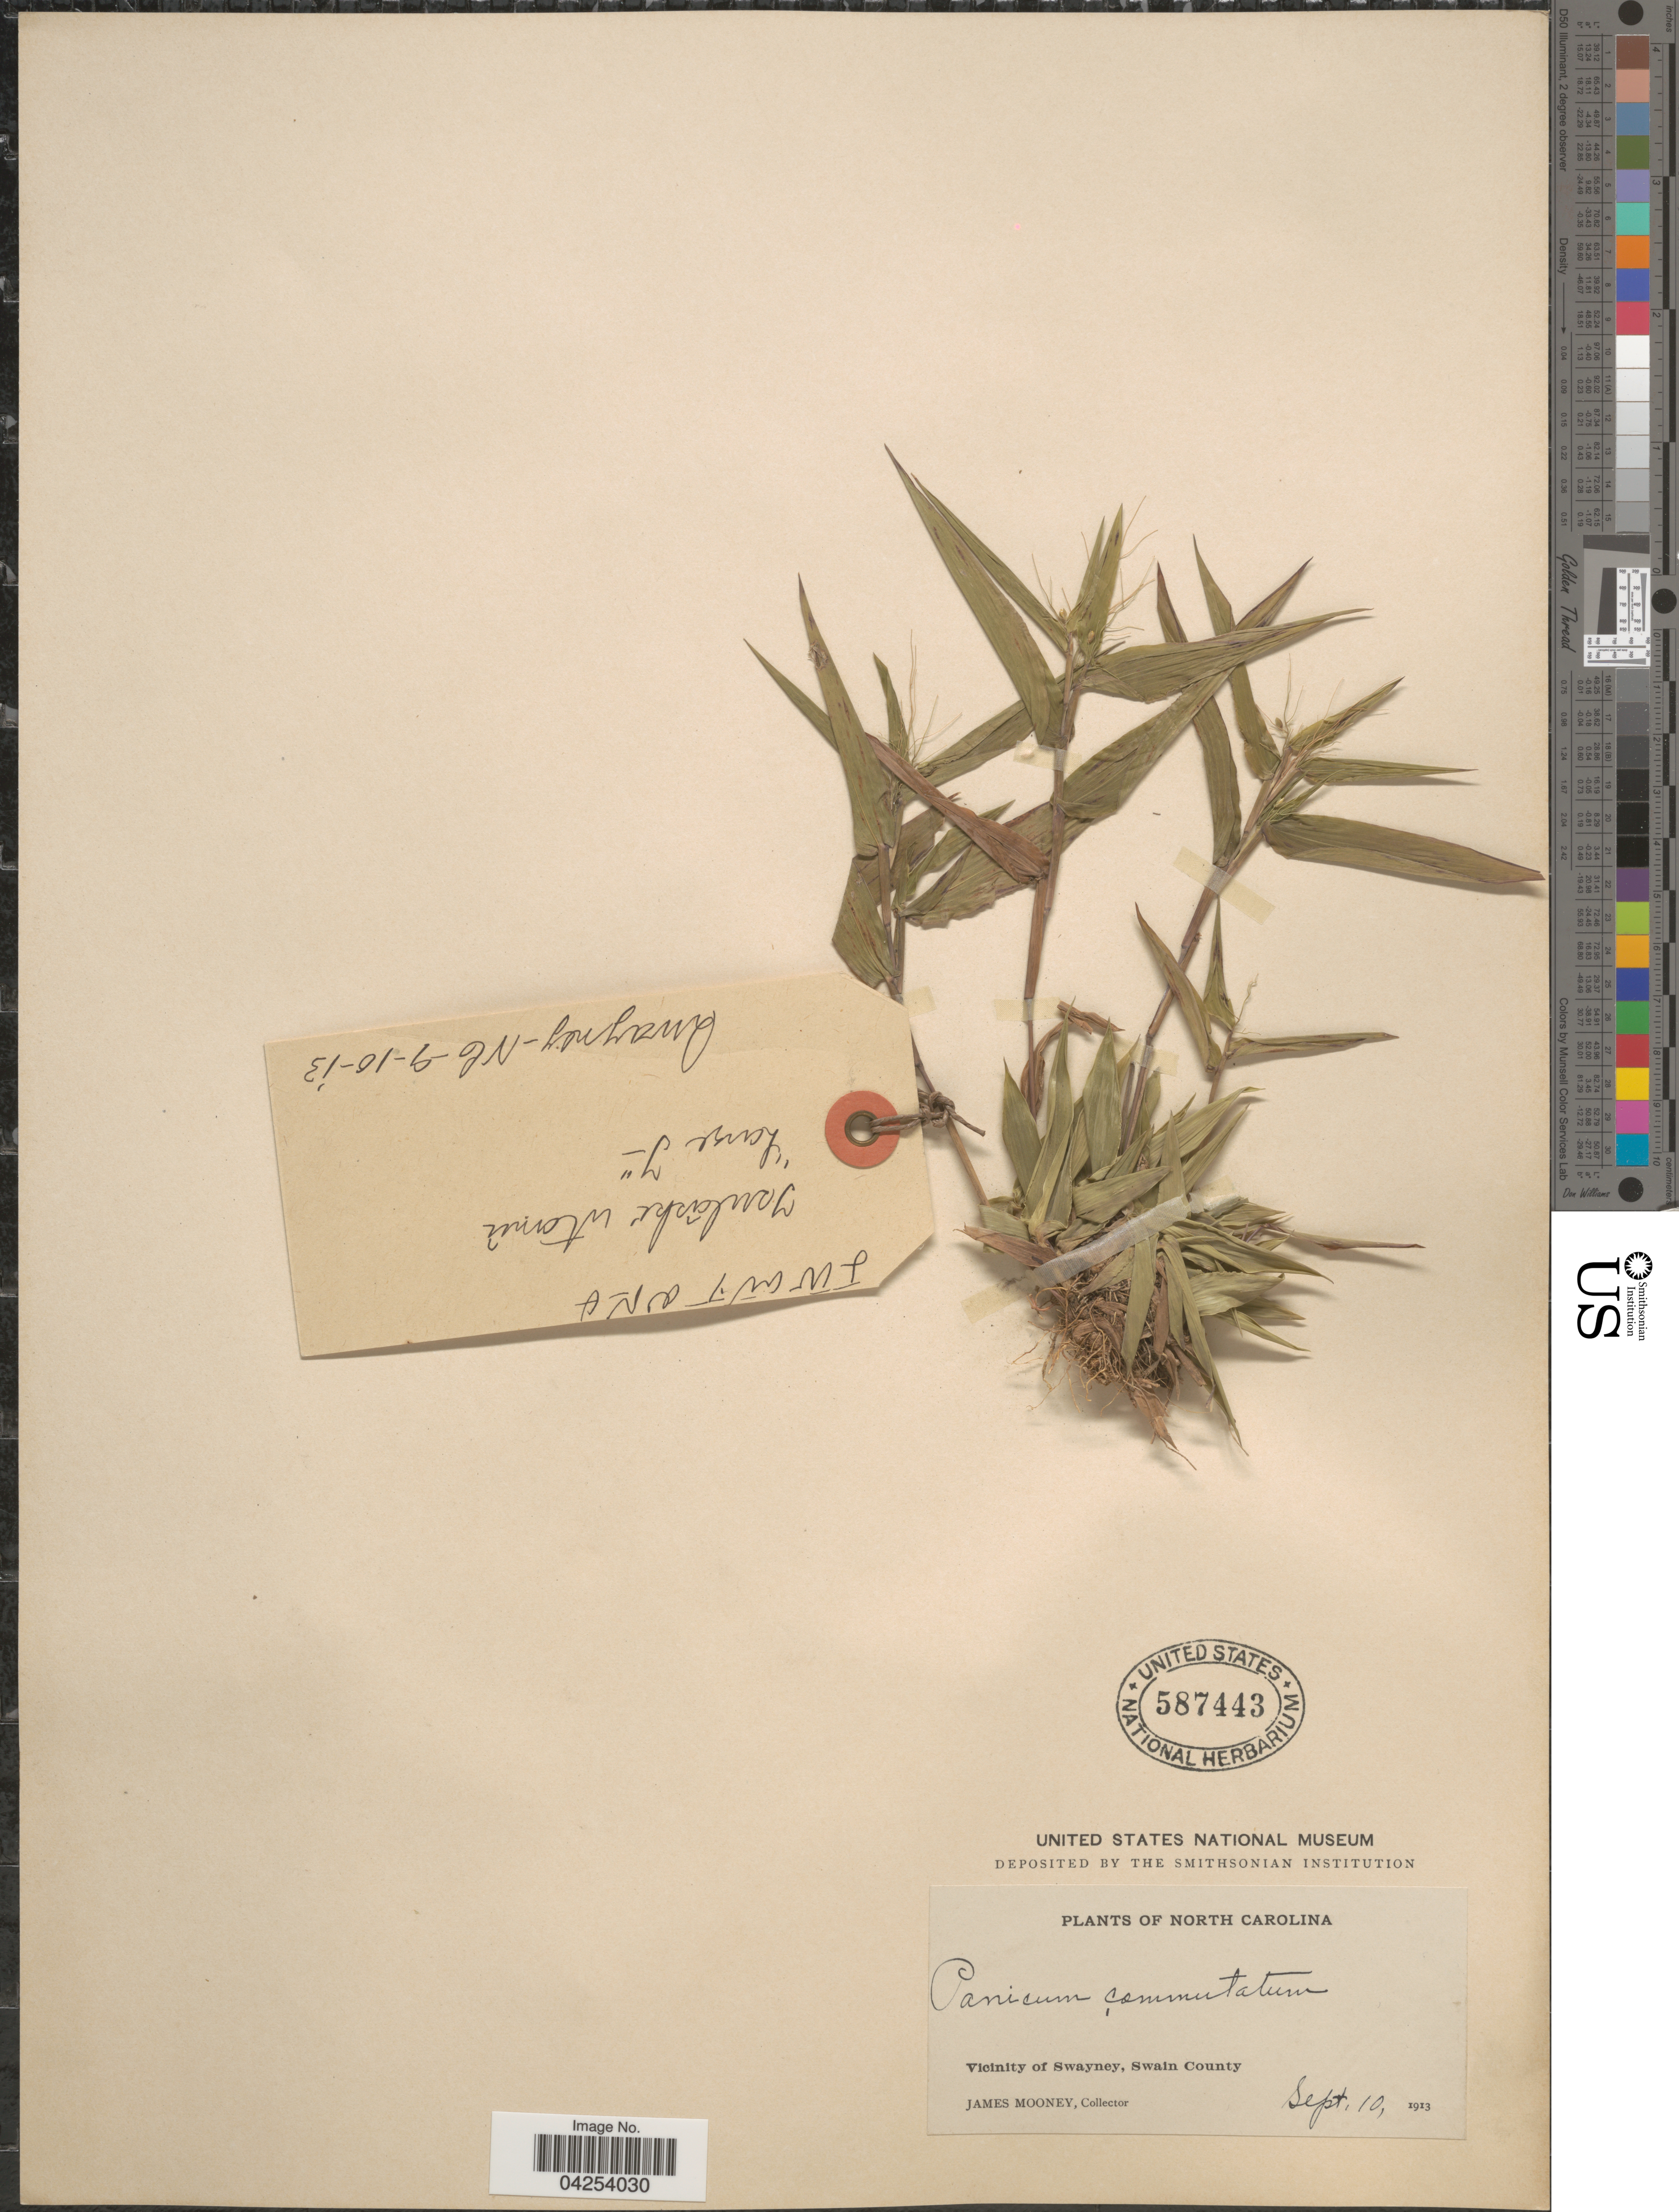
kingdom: Plantae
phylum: Tracheophyta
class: Liliopsida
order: Poales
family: Poaceae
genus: Dichanthelium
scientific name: Dichanthelium commutatum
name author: (Schult.) Gould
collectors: J. Mooney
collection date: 1913-09-10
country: United States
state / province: North Carolina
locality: Vicinity of Swayney, Swain County.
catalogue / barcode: US 587443